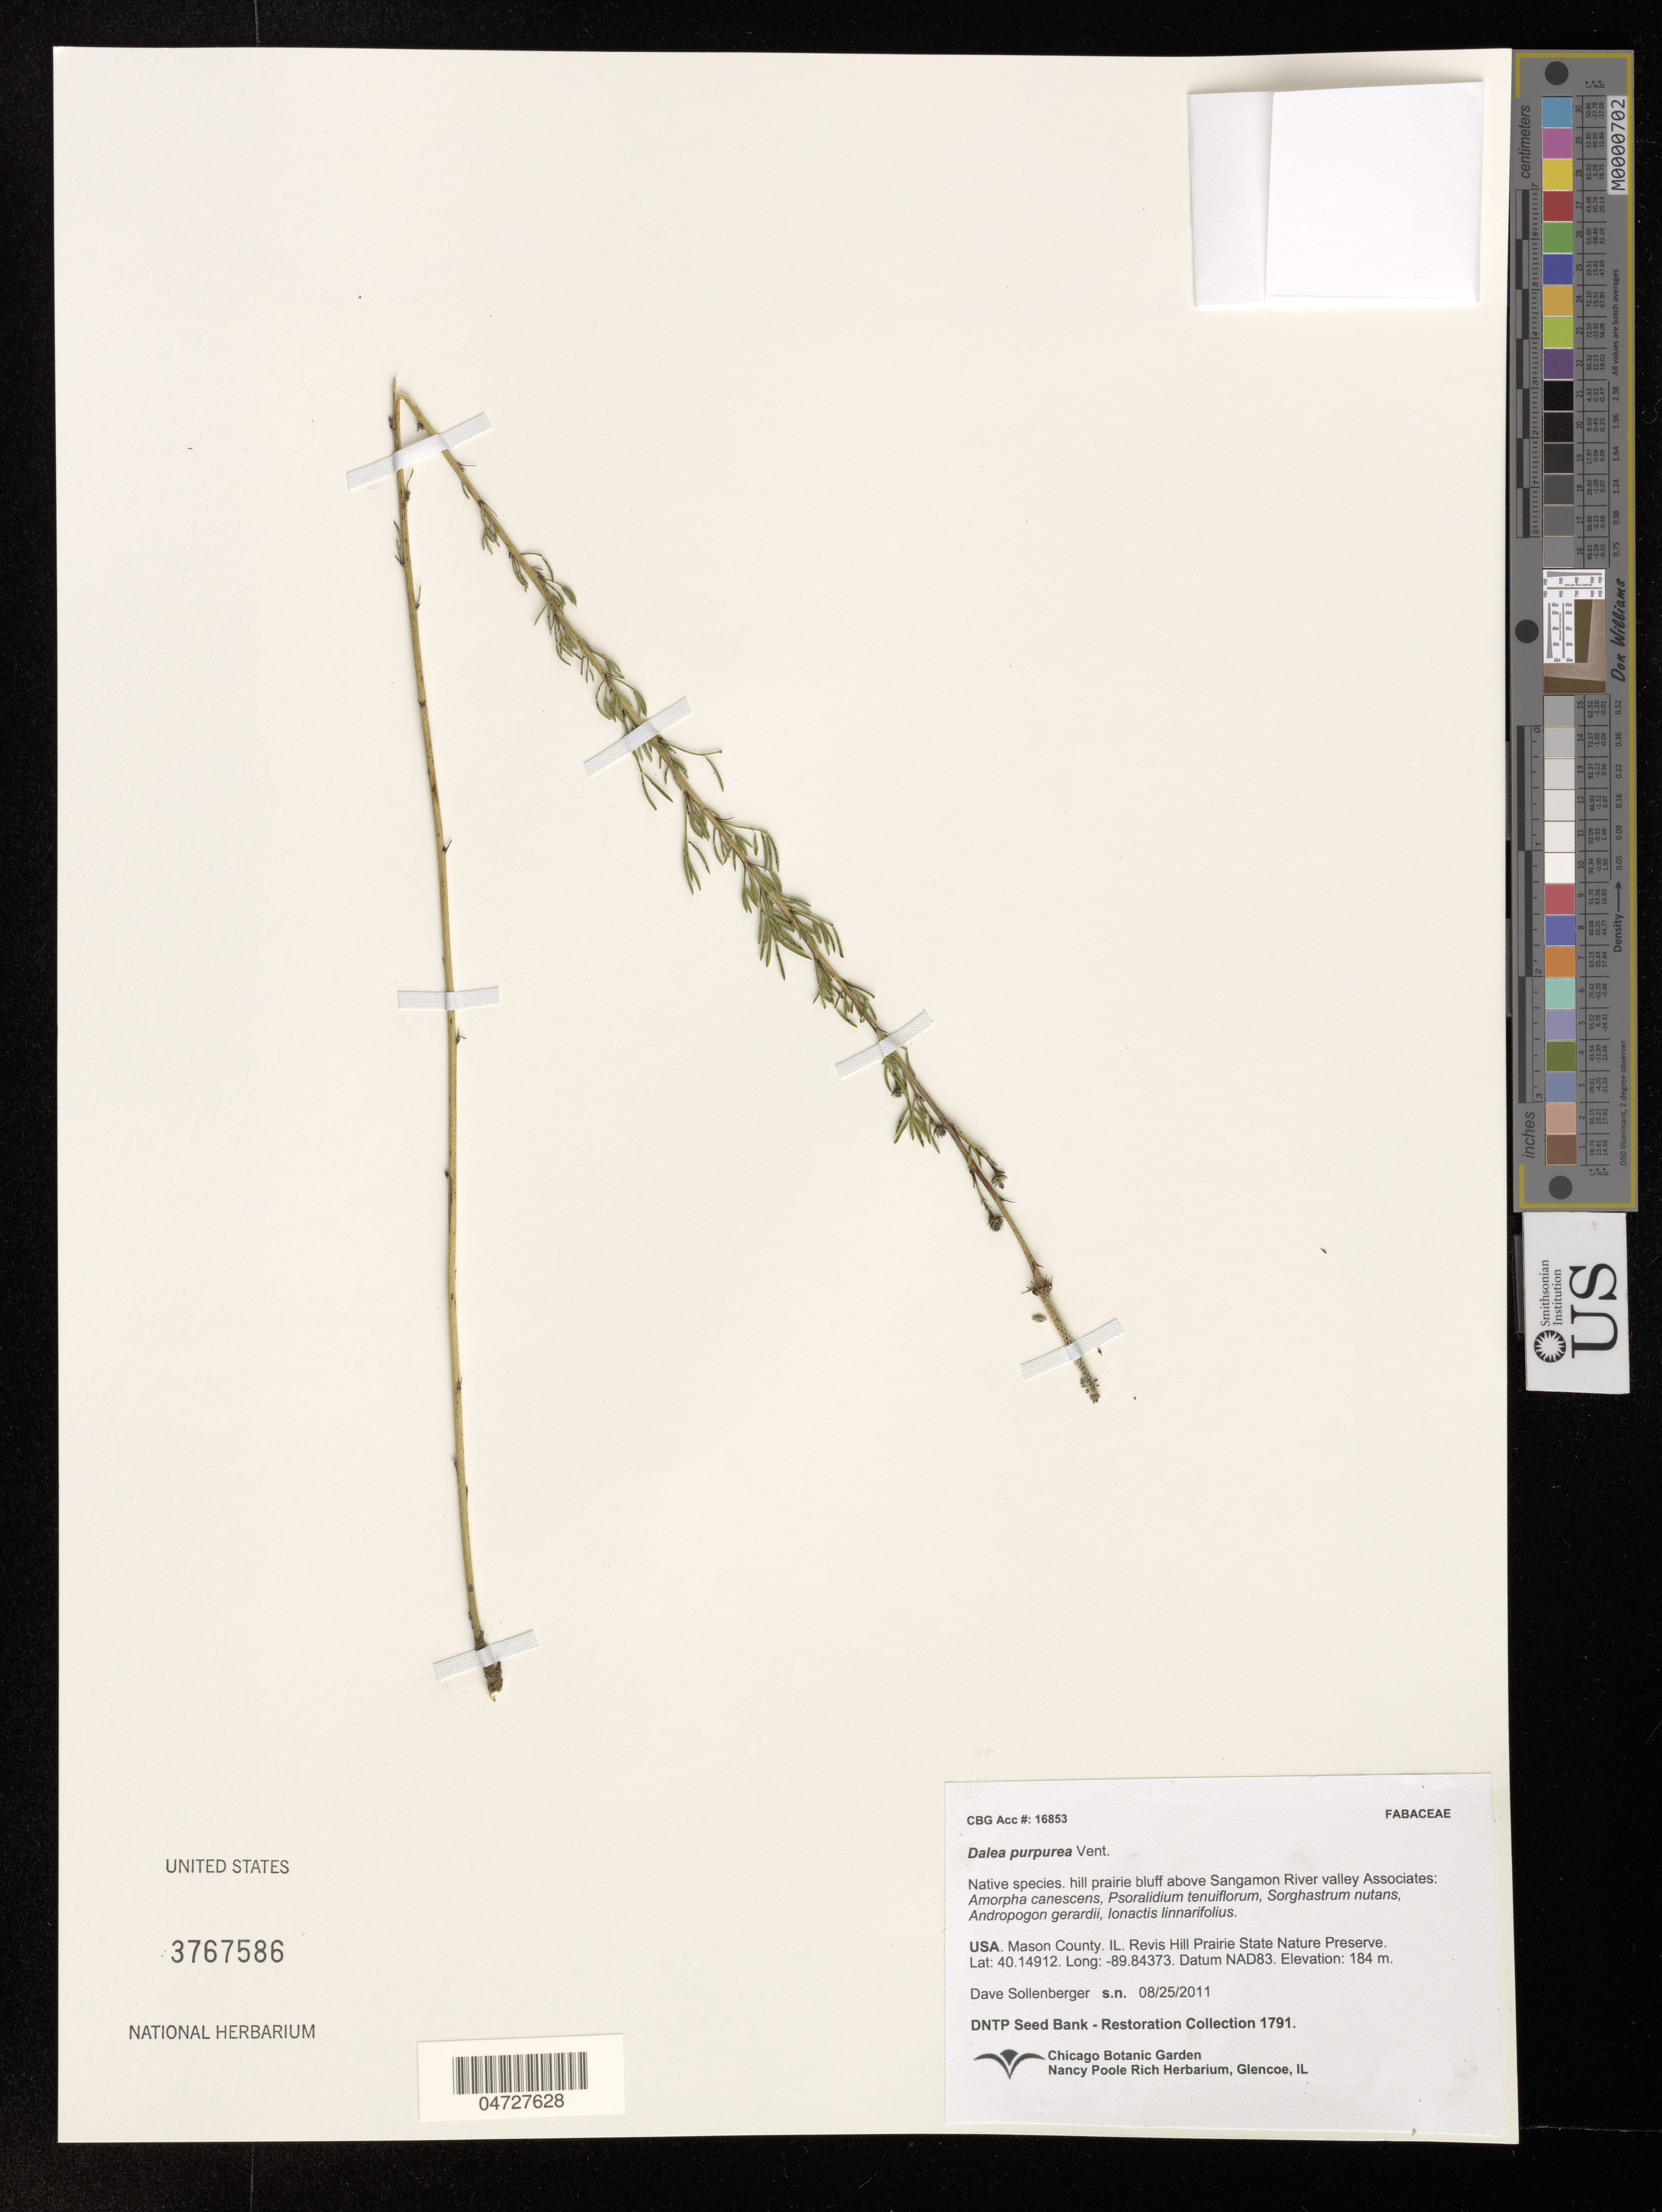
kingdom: Plantae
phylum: Tracheophyta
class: Magnoliopsida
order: Fabales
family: Fabaceae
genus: Dalea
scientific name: Dalea purpurea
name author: Vent.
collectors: D. Sollenberger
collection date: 2011-08-25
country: United States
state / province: Illinois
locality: Mason County. Revis Hill Prairie State Nature Preserve.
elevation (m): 184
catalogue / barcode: US 3767586